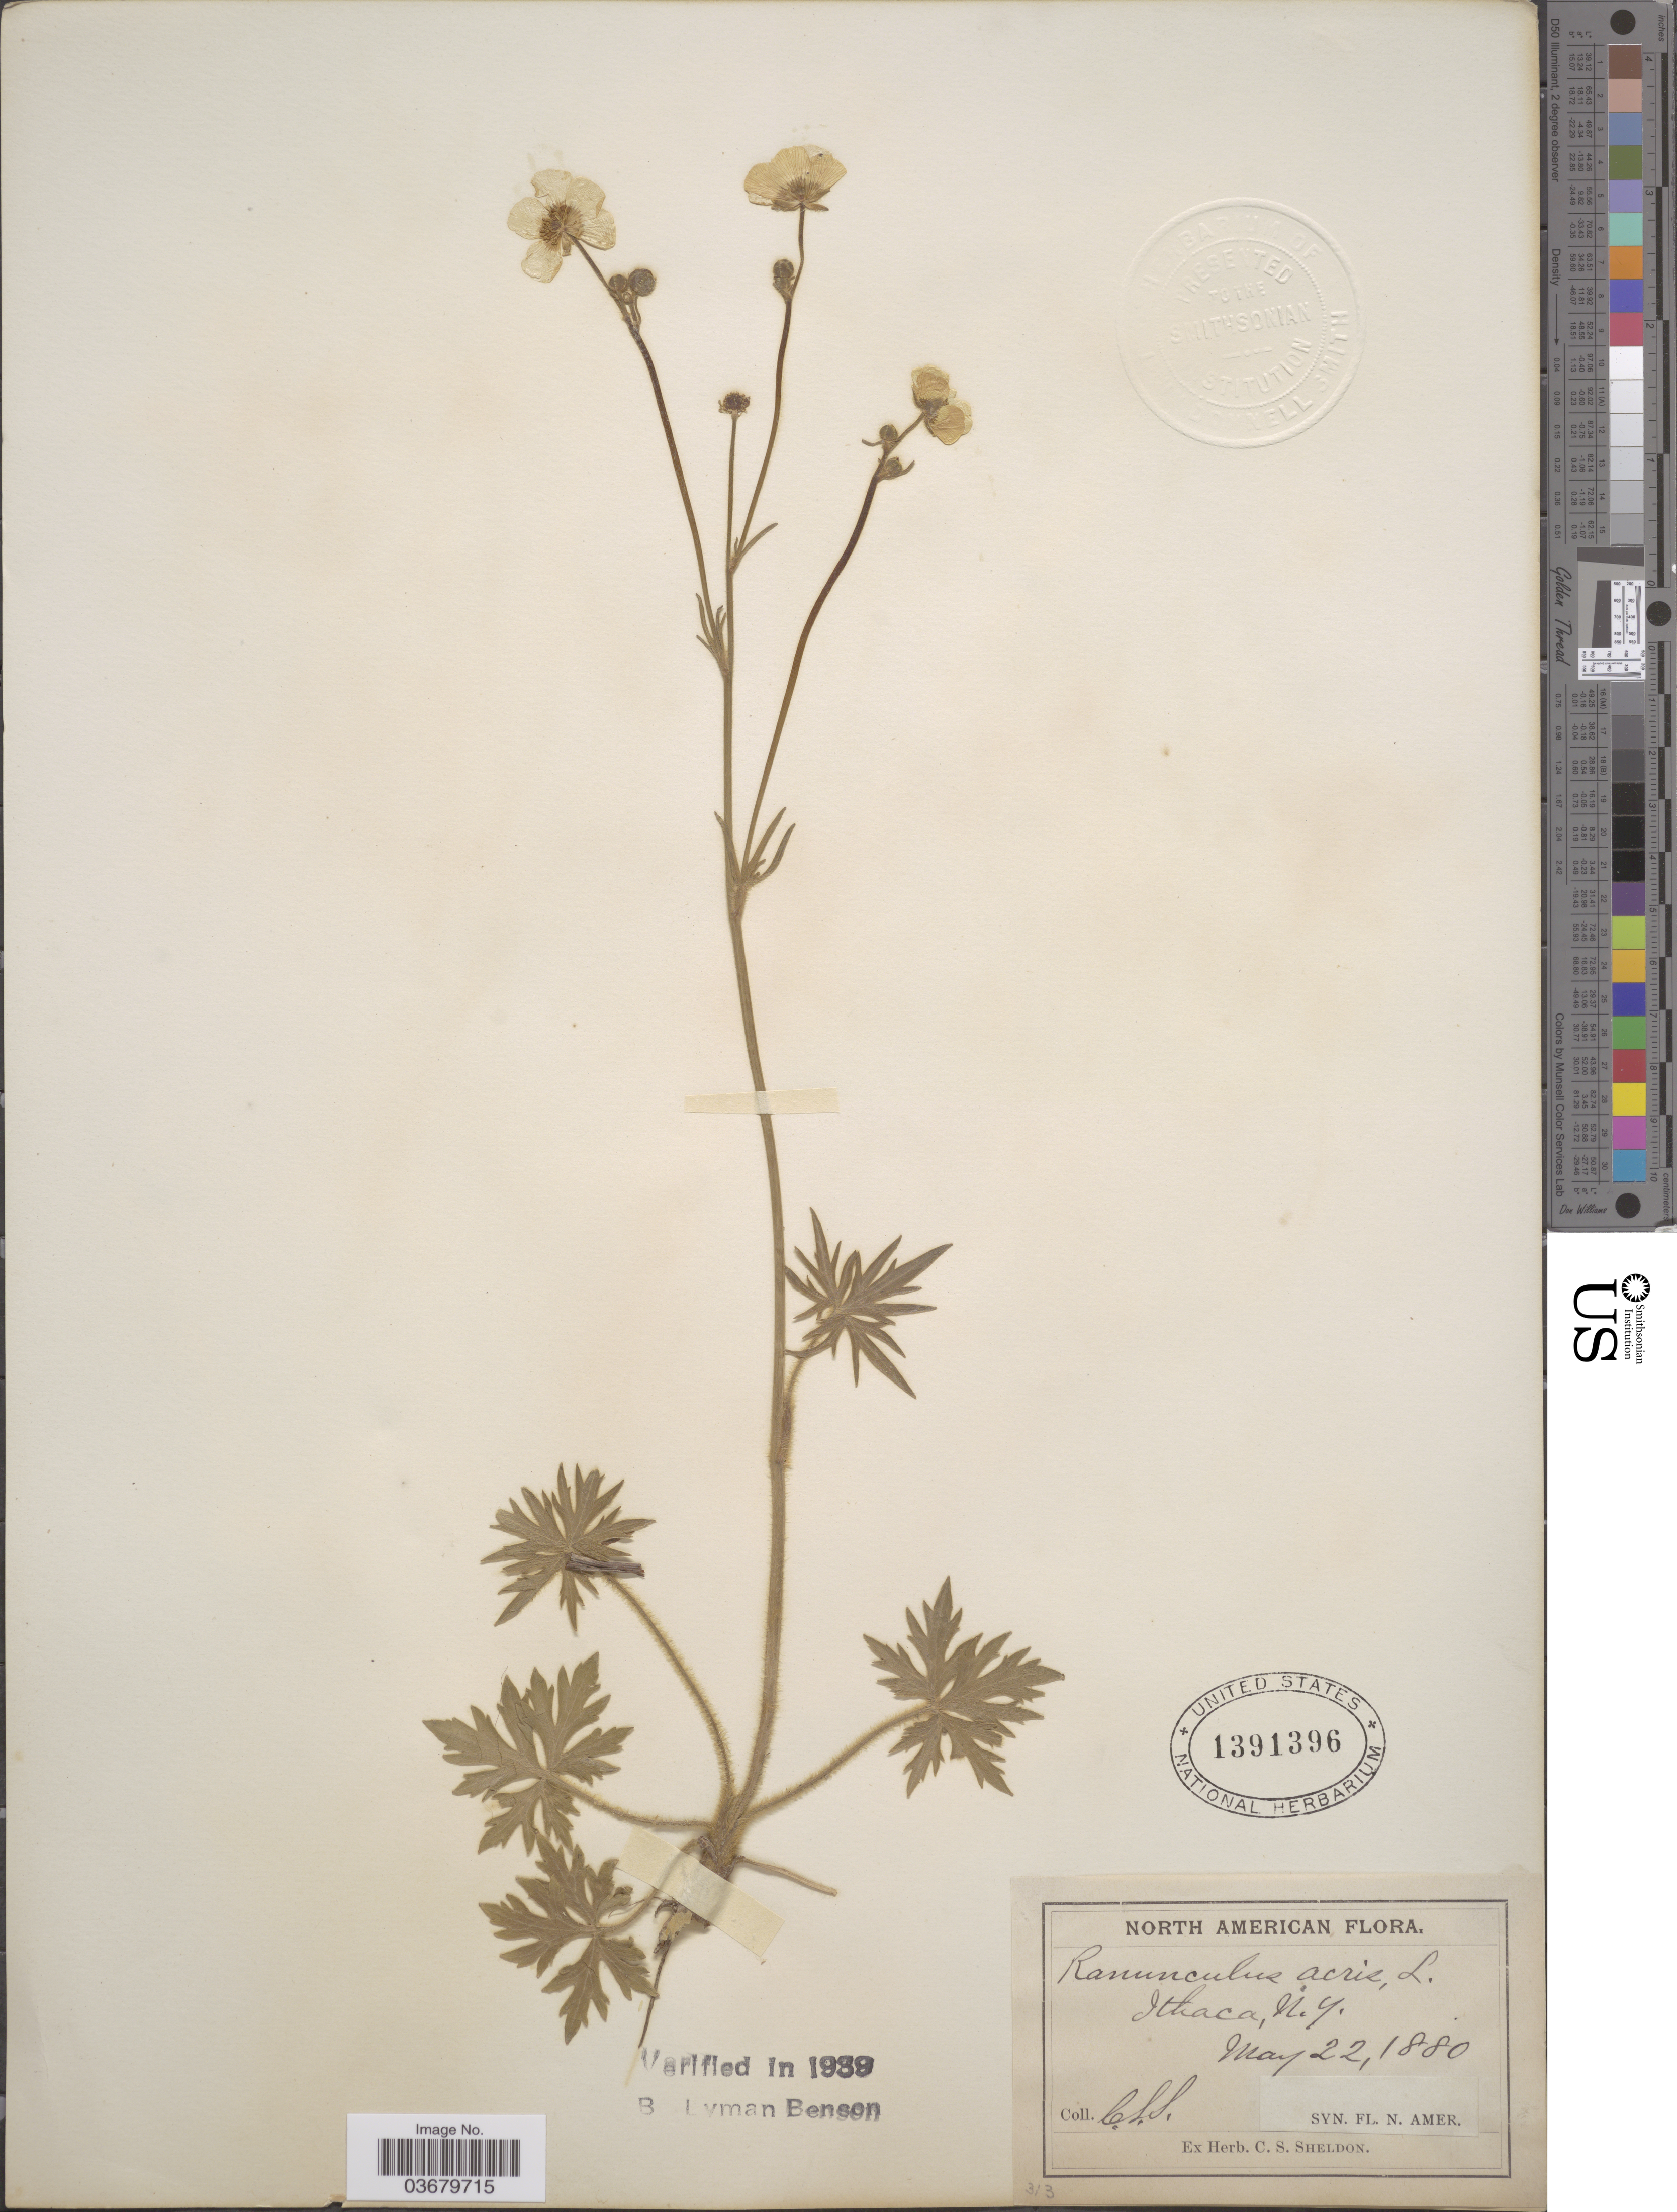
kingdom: Plantae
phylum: Tracheophyta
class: Magnoliopsida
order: Ranunculales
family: Ranunculaceae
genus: Ranunculus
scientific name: Ranunculus acris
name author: L.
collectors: C. S. Sheldon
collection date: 1880-05-22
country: United States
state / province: New York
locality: Ithaca.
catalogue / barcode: US 1391396